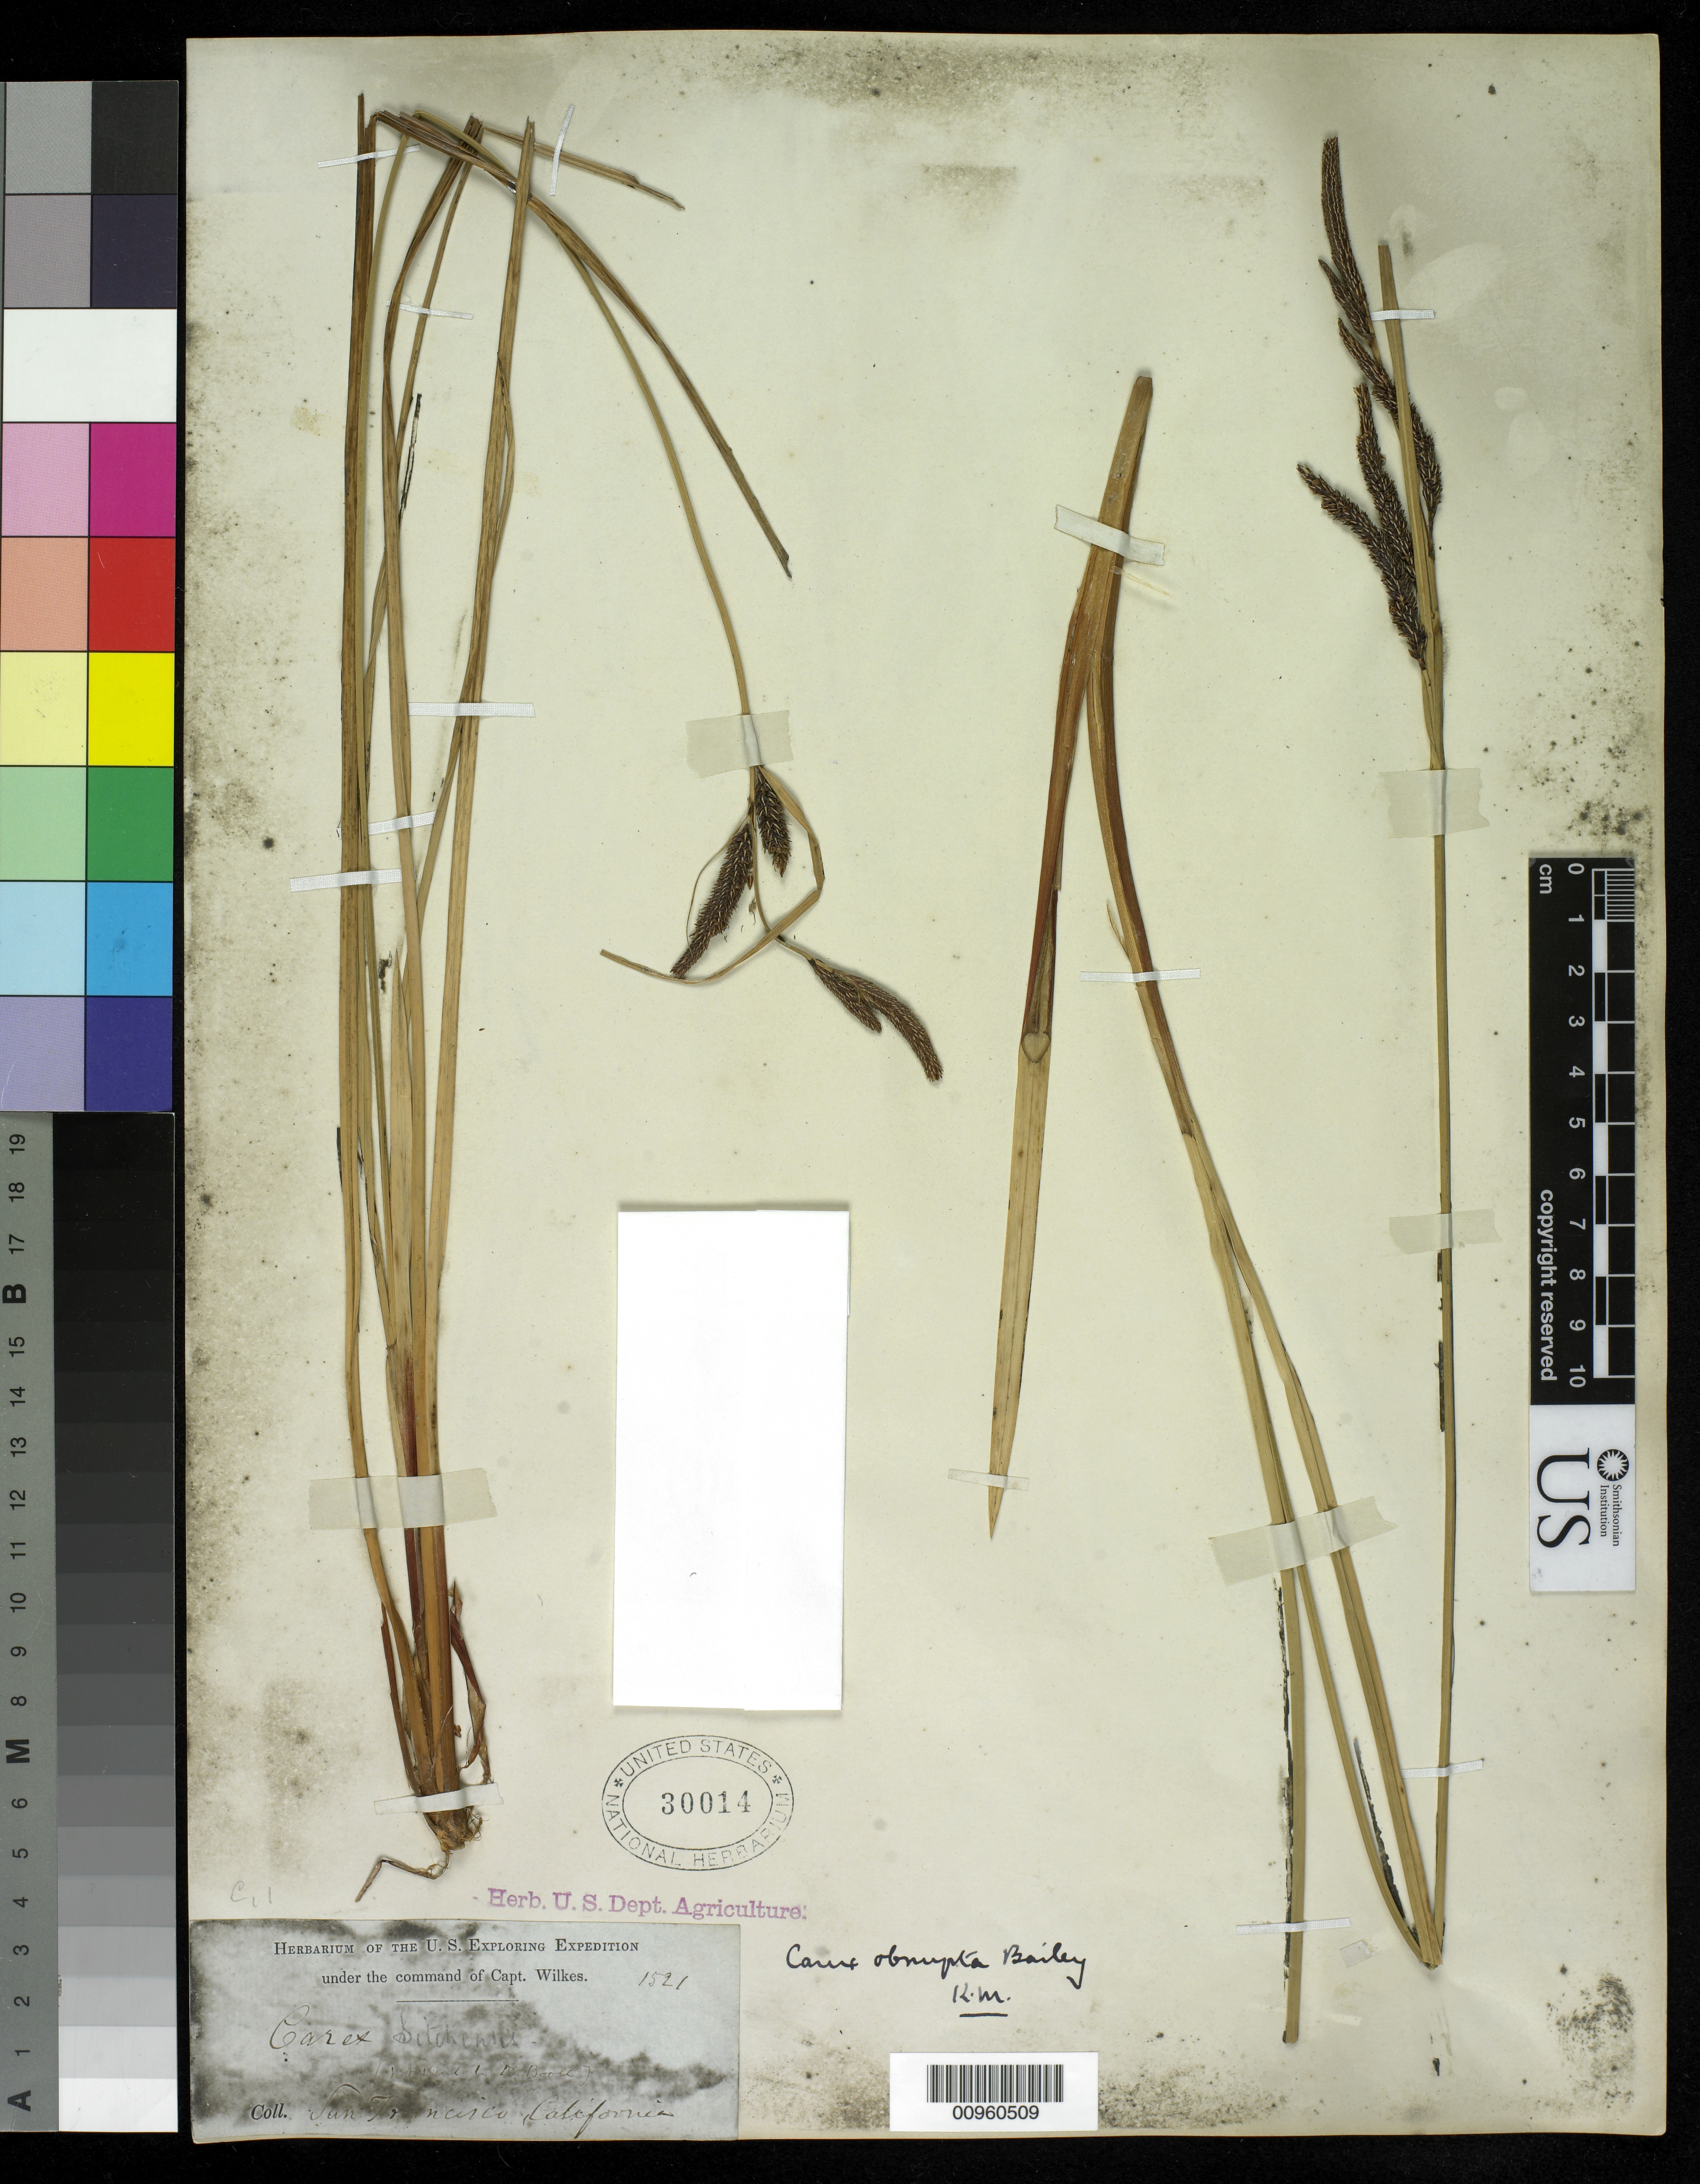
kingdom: Plantae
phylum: Tracheophyta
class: Liliopsida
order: Poales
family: Cyperaceae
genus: Carex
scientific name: Carex obnupta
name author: L.H. Bailey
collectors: Wilkes Explor. Exped.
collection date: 1838/1842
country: United States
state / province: California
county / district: San Francisco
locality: San Francisco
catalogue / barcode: US 30014